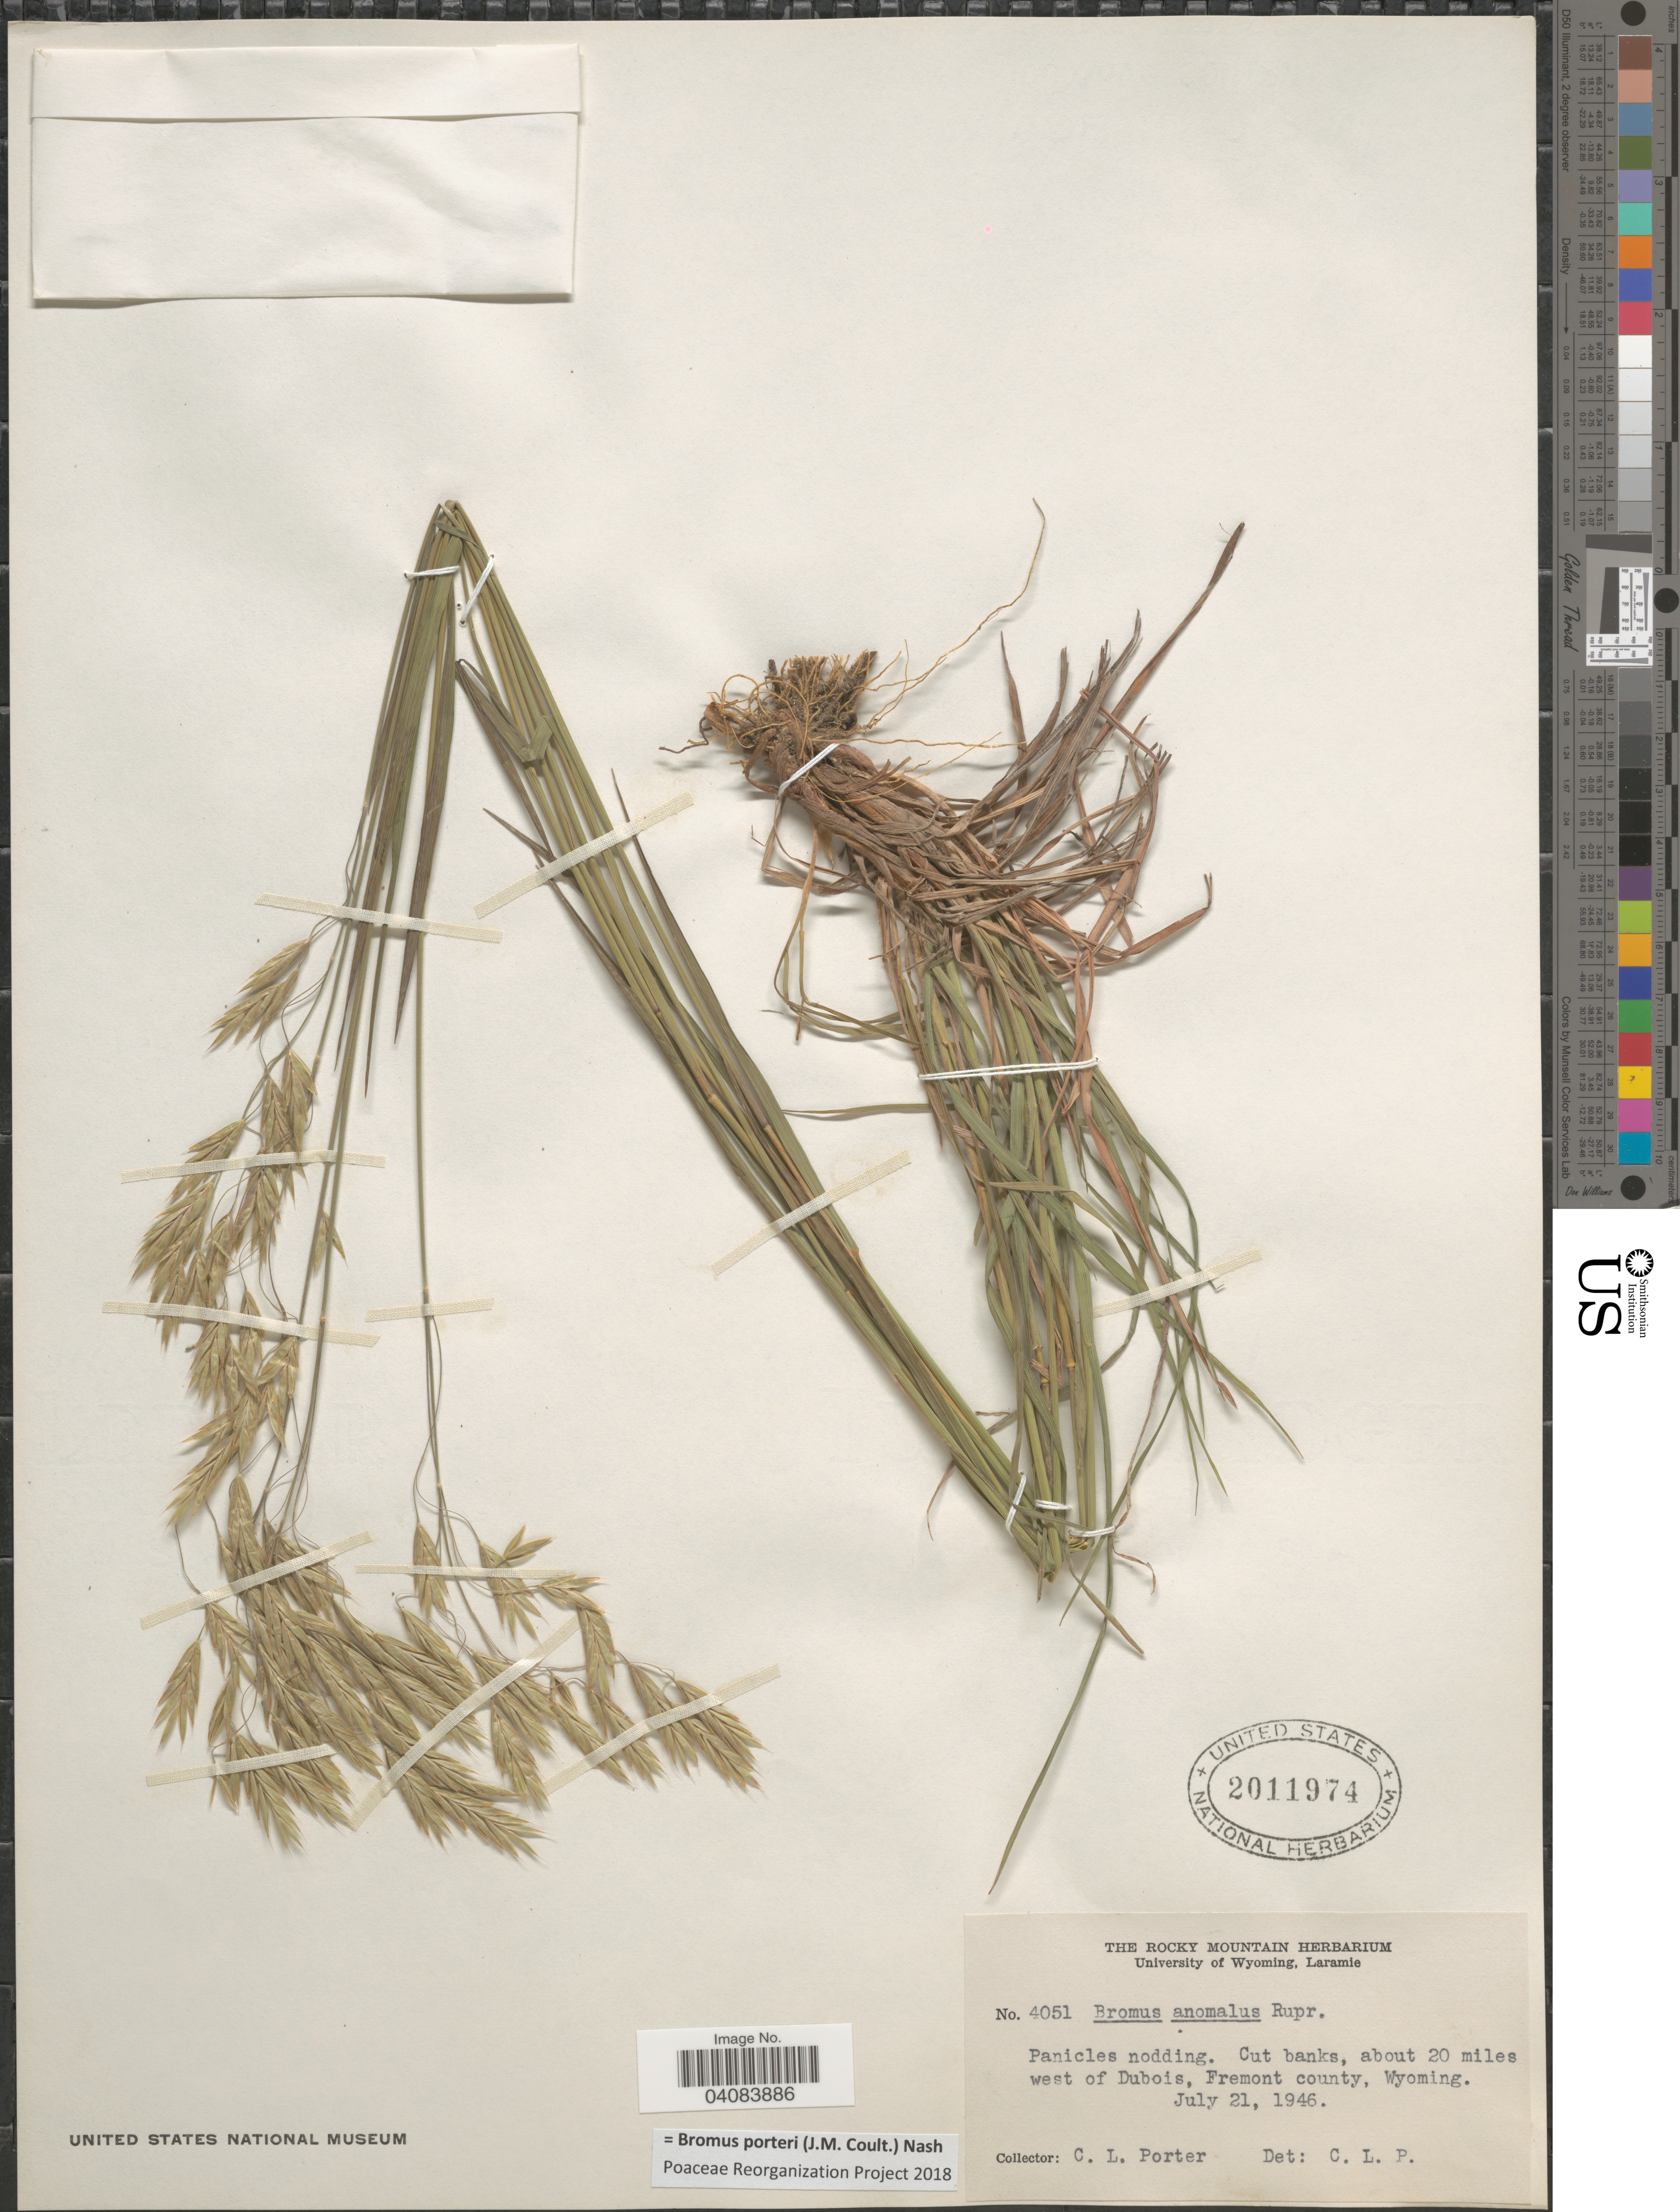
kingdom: Plantae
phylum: Tracheophyta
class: Liliopsida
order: Poales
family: Poaceae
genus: Bromus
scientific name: Bromus porteri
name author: (J.M. Coult.) Nash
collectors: C. L. Porter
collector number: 4051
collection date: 1946-07-21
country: United States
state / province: Wyoming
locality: Cut banks, 20 miles west of Dubois, Fremont county.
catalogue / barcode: US 2011974